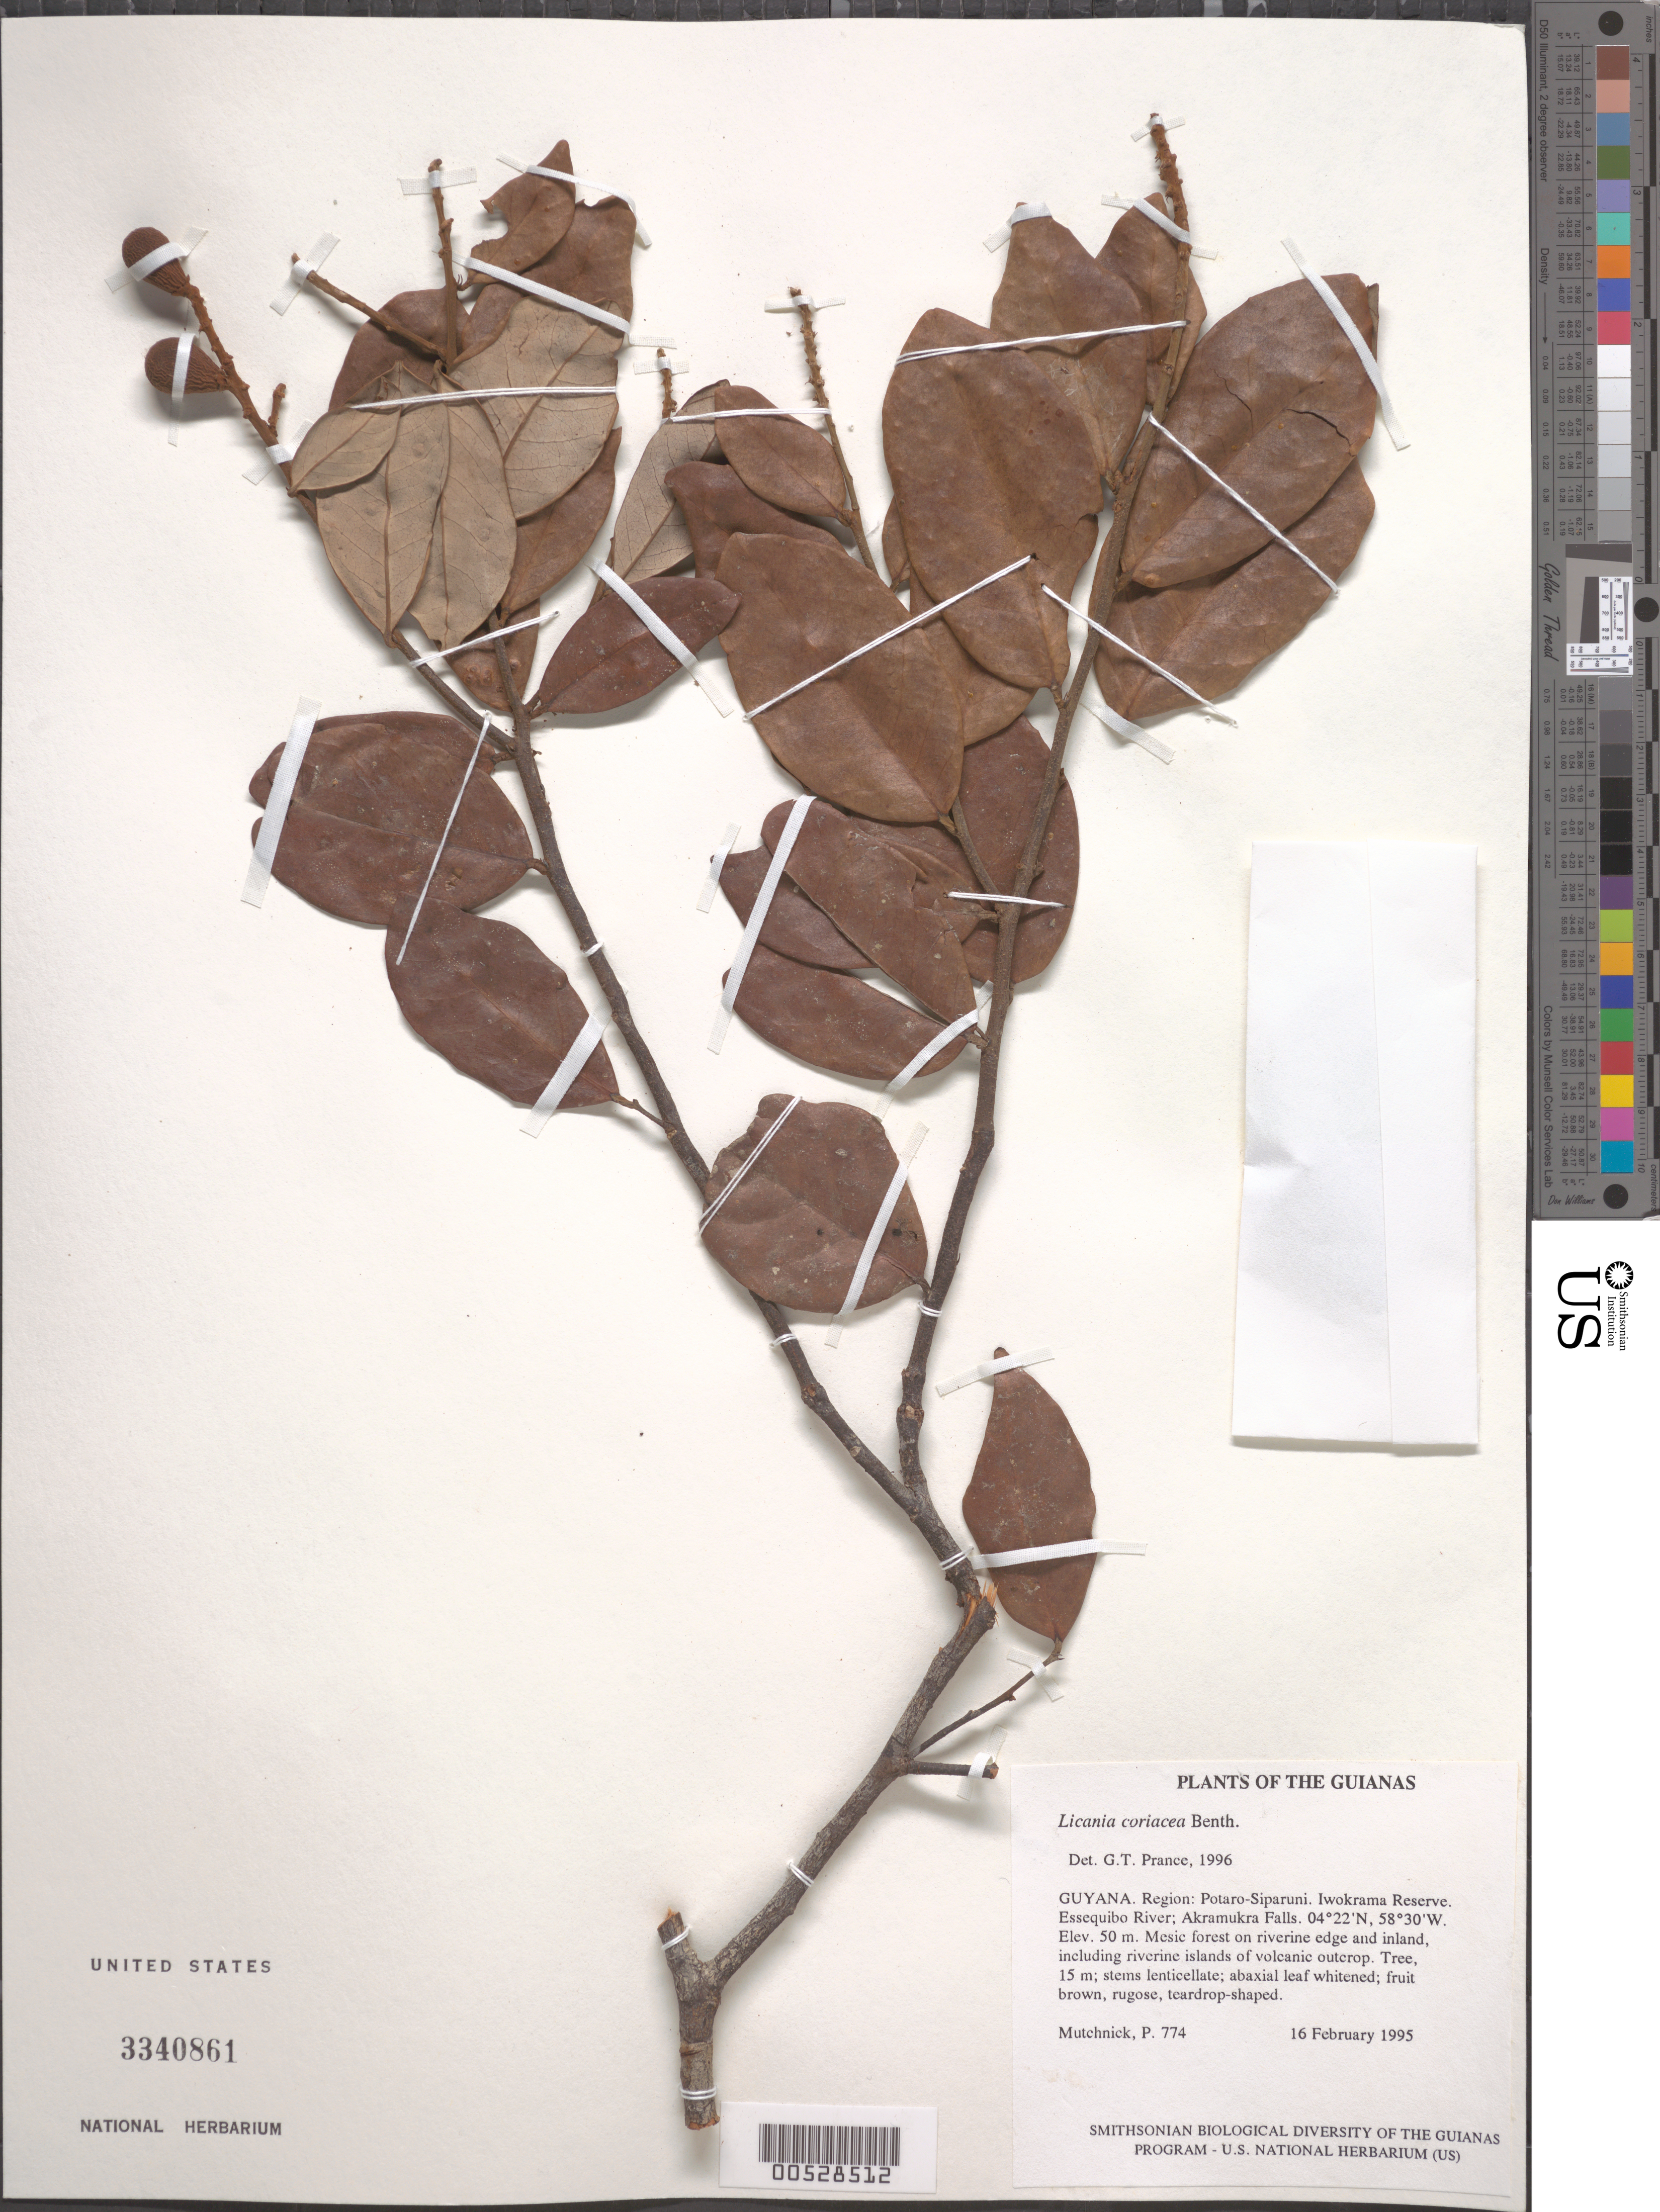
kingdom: Plantae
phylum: Tracheophyta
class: Magnoliopsida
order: Malpighiales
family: Chrysobalanaceae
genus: Licania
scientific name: Licania coriacea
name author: Benth.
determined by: Prance, G. T.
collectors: P. Mutchnick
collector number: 774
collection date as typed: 16 February 1995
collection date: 1995-02-16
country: Guyana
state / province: Potaro-Siparuni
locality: Iwokrama Reserve. Essequibo River; Akramukra Falls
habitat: Mesic forest on riverine edge and inland, including riverine islands of volcanic outcrop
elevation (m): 50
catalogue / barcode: US 3340861